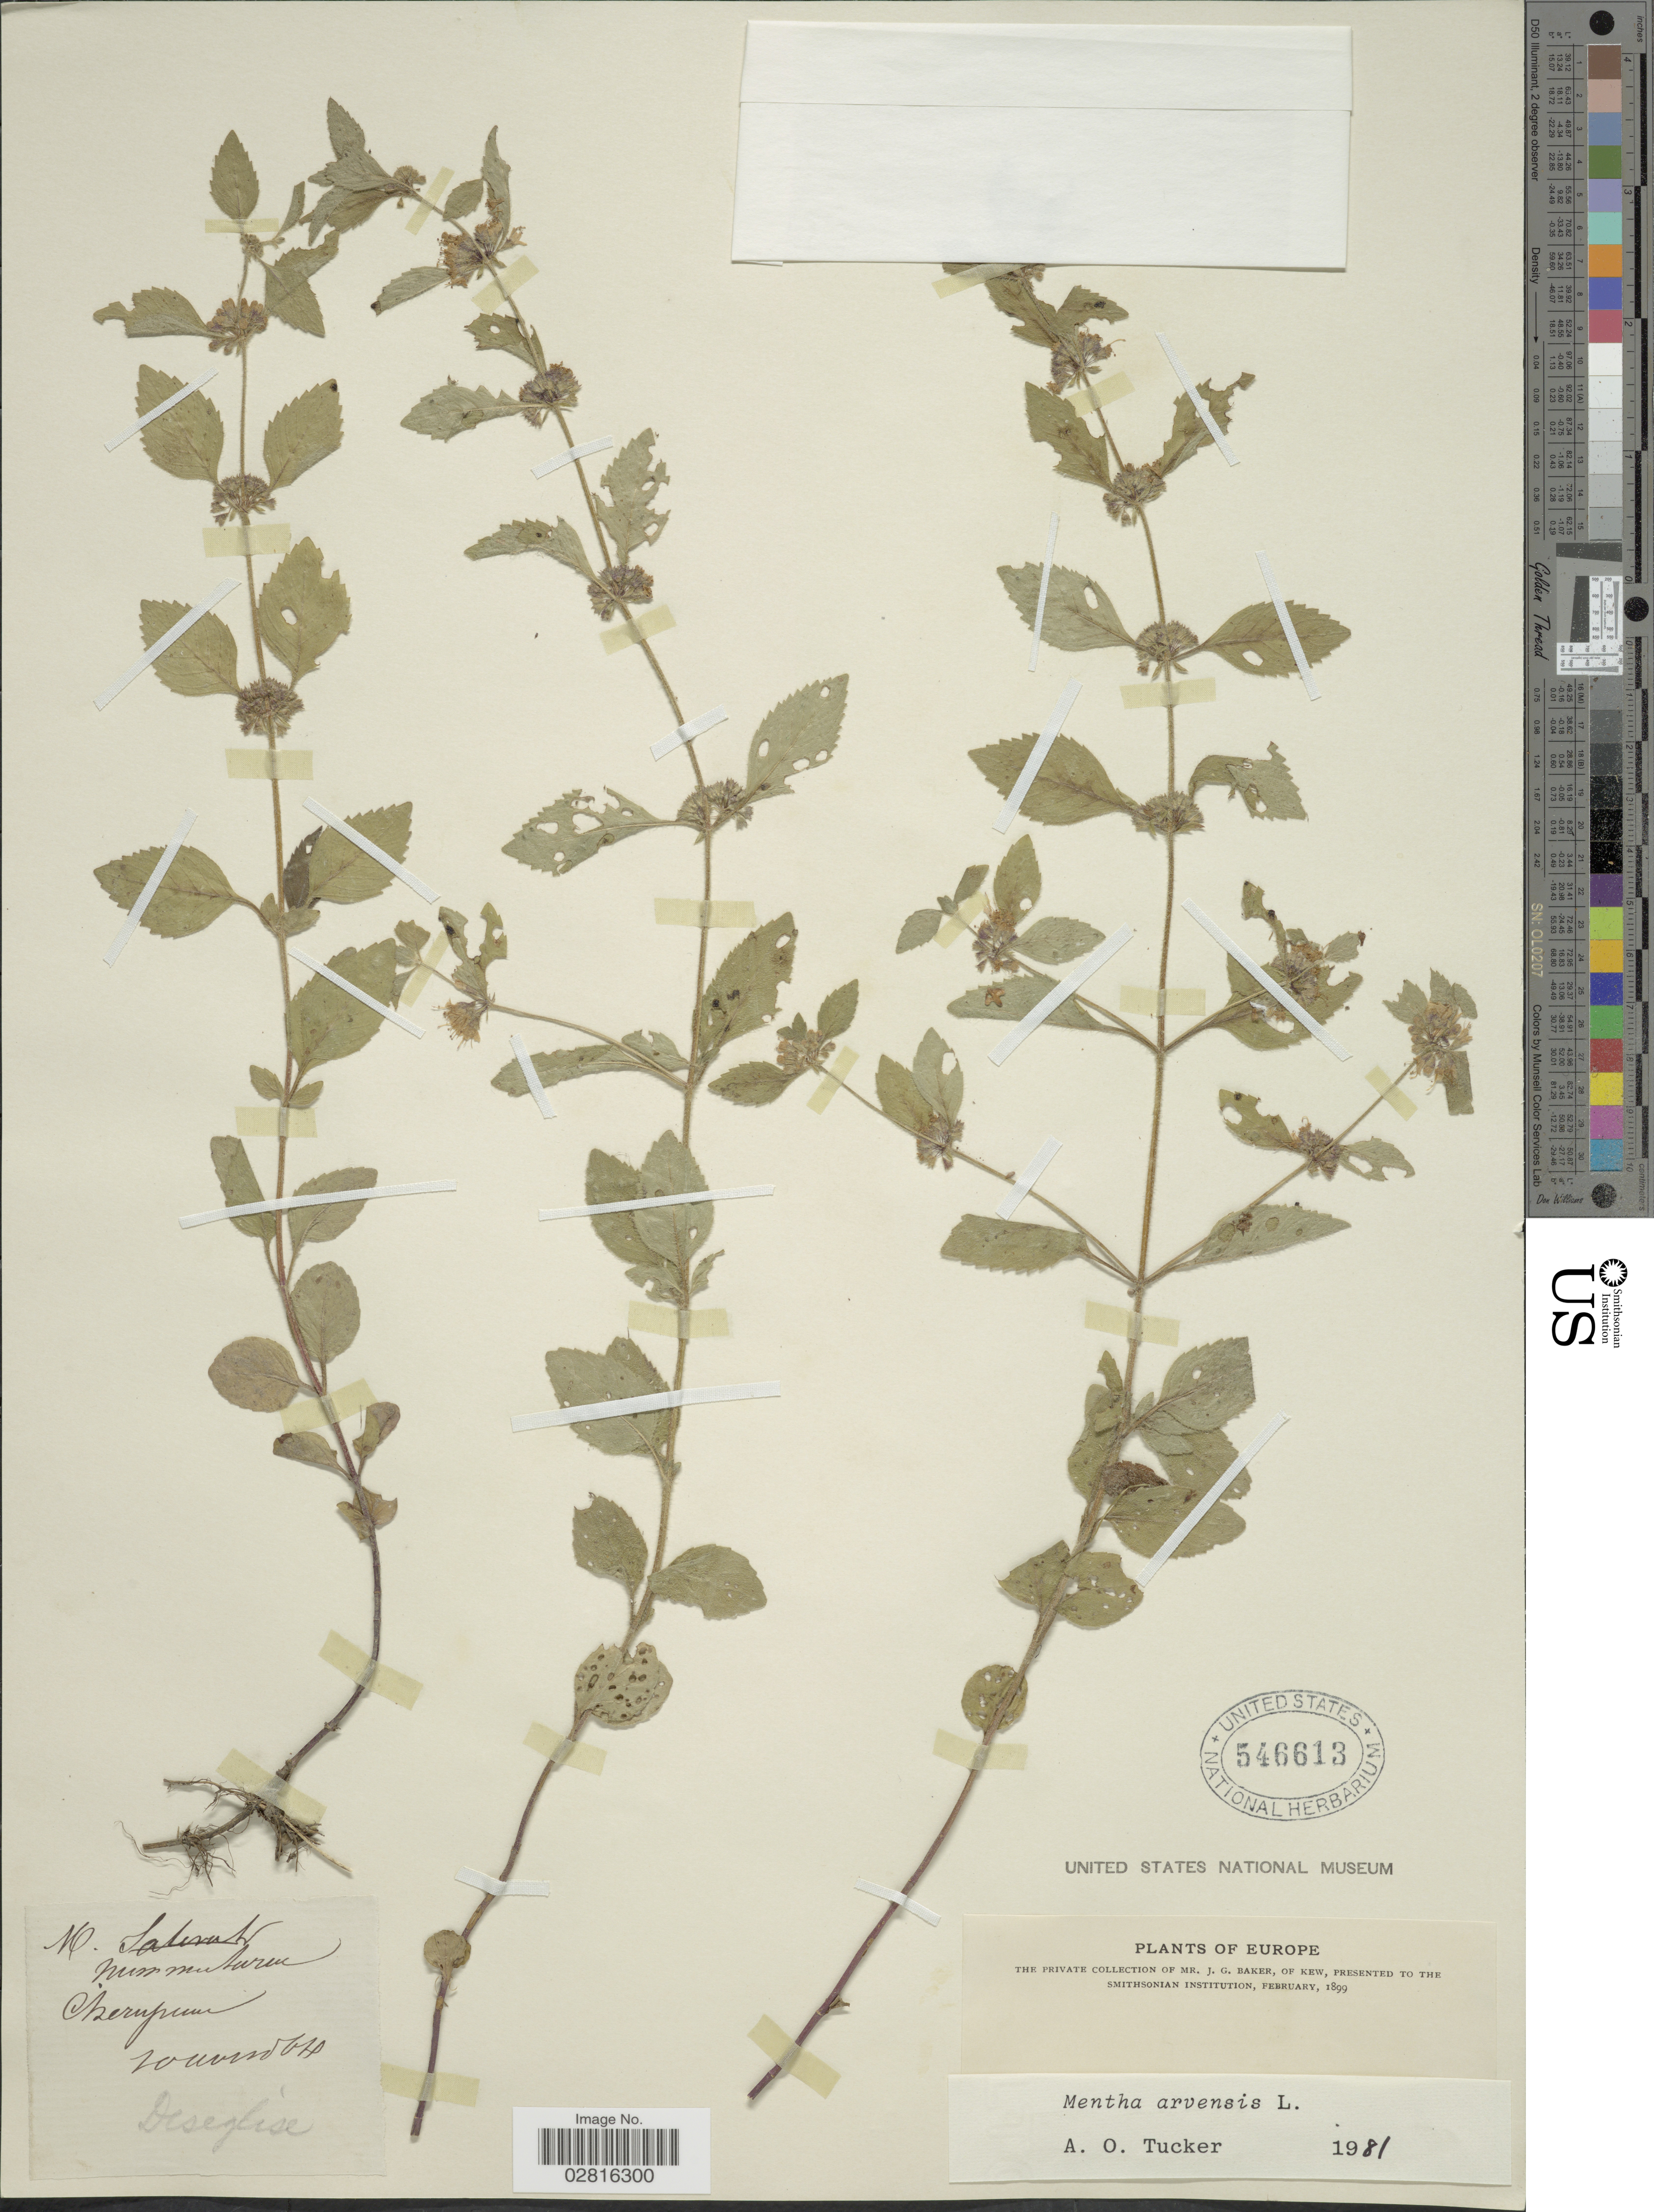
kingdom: Plantae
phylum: Tracheophyta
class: Magnoliopsida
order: Lamiales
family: Lamiaceae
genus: Mentha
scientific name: Mentha arvensis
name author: L.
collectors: A. Deseglise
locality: [illegible text] Europe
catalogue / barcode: US 546613